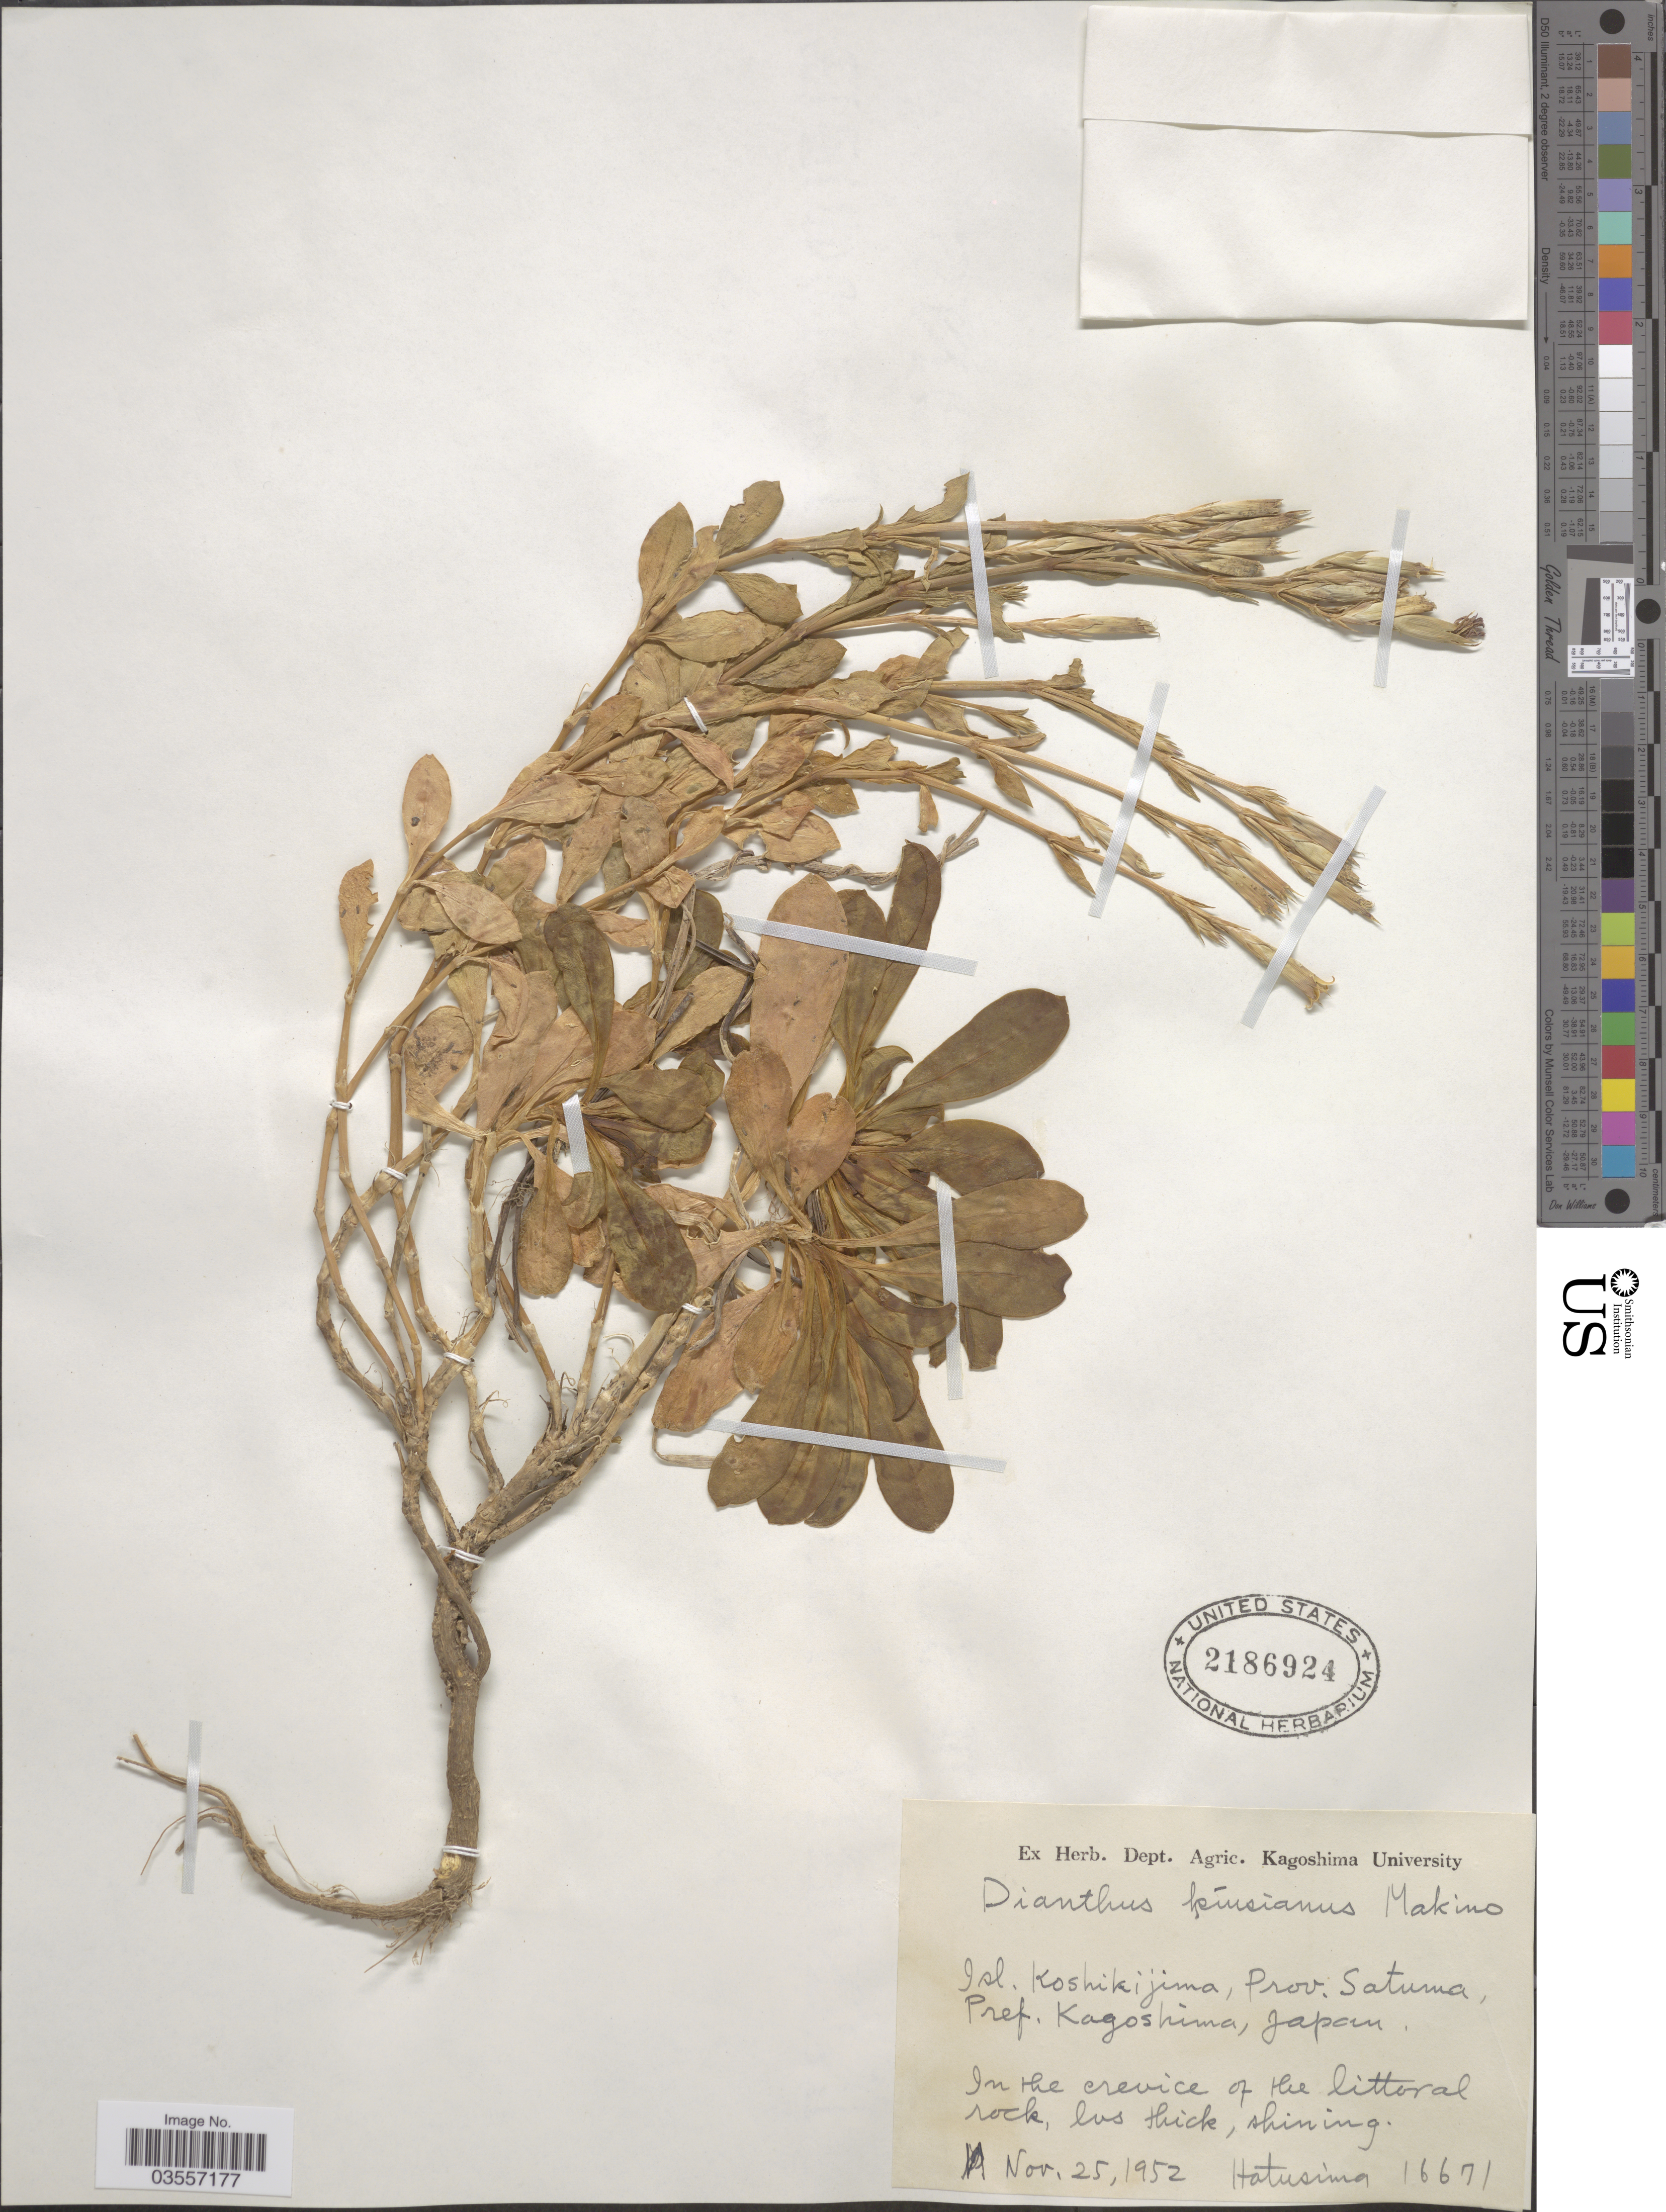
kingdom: Plantae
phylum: Tracheophyta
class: Magnoliopsida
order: Caryophyllales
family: Caryophyllaceae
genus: Dianthus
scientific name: Dianthus kiusianus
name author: Makino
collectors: -. Hatusima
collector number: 16671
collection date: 1952-11-25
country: Japan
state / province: Kagosima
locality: Isl. Koshikijima, Prov. Satuma, Pref. Kagoshima.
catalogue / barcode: US 2186924